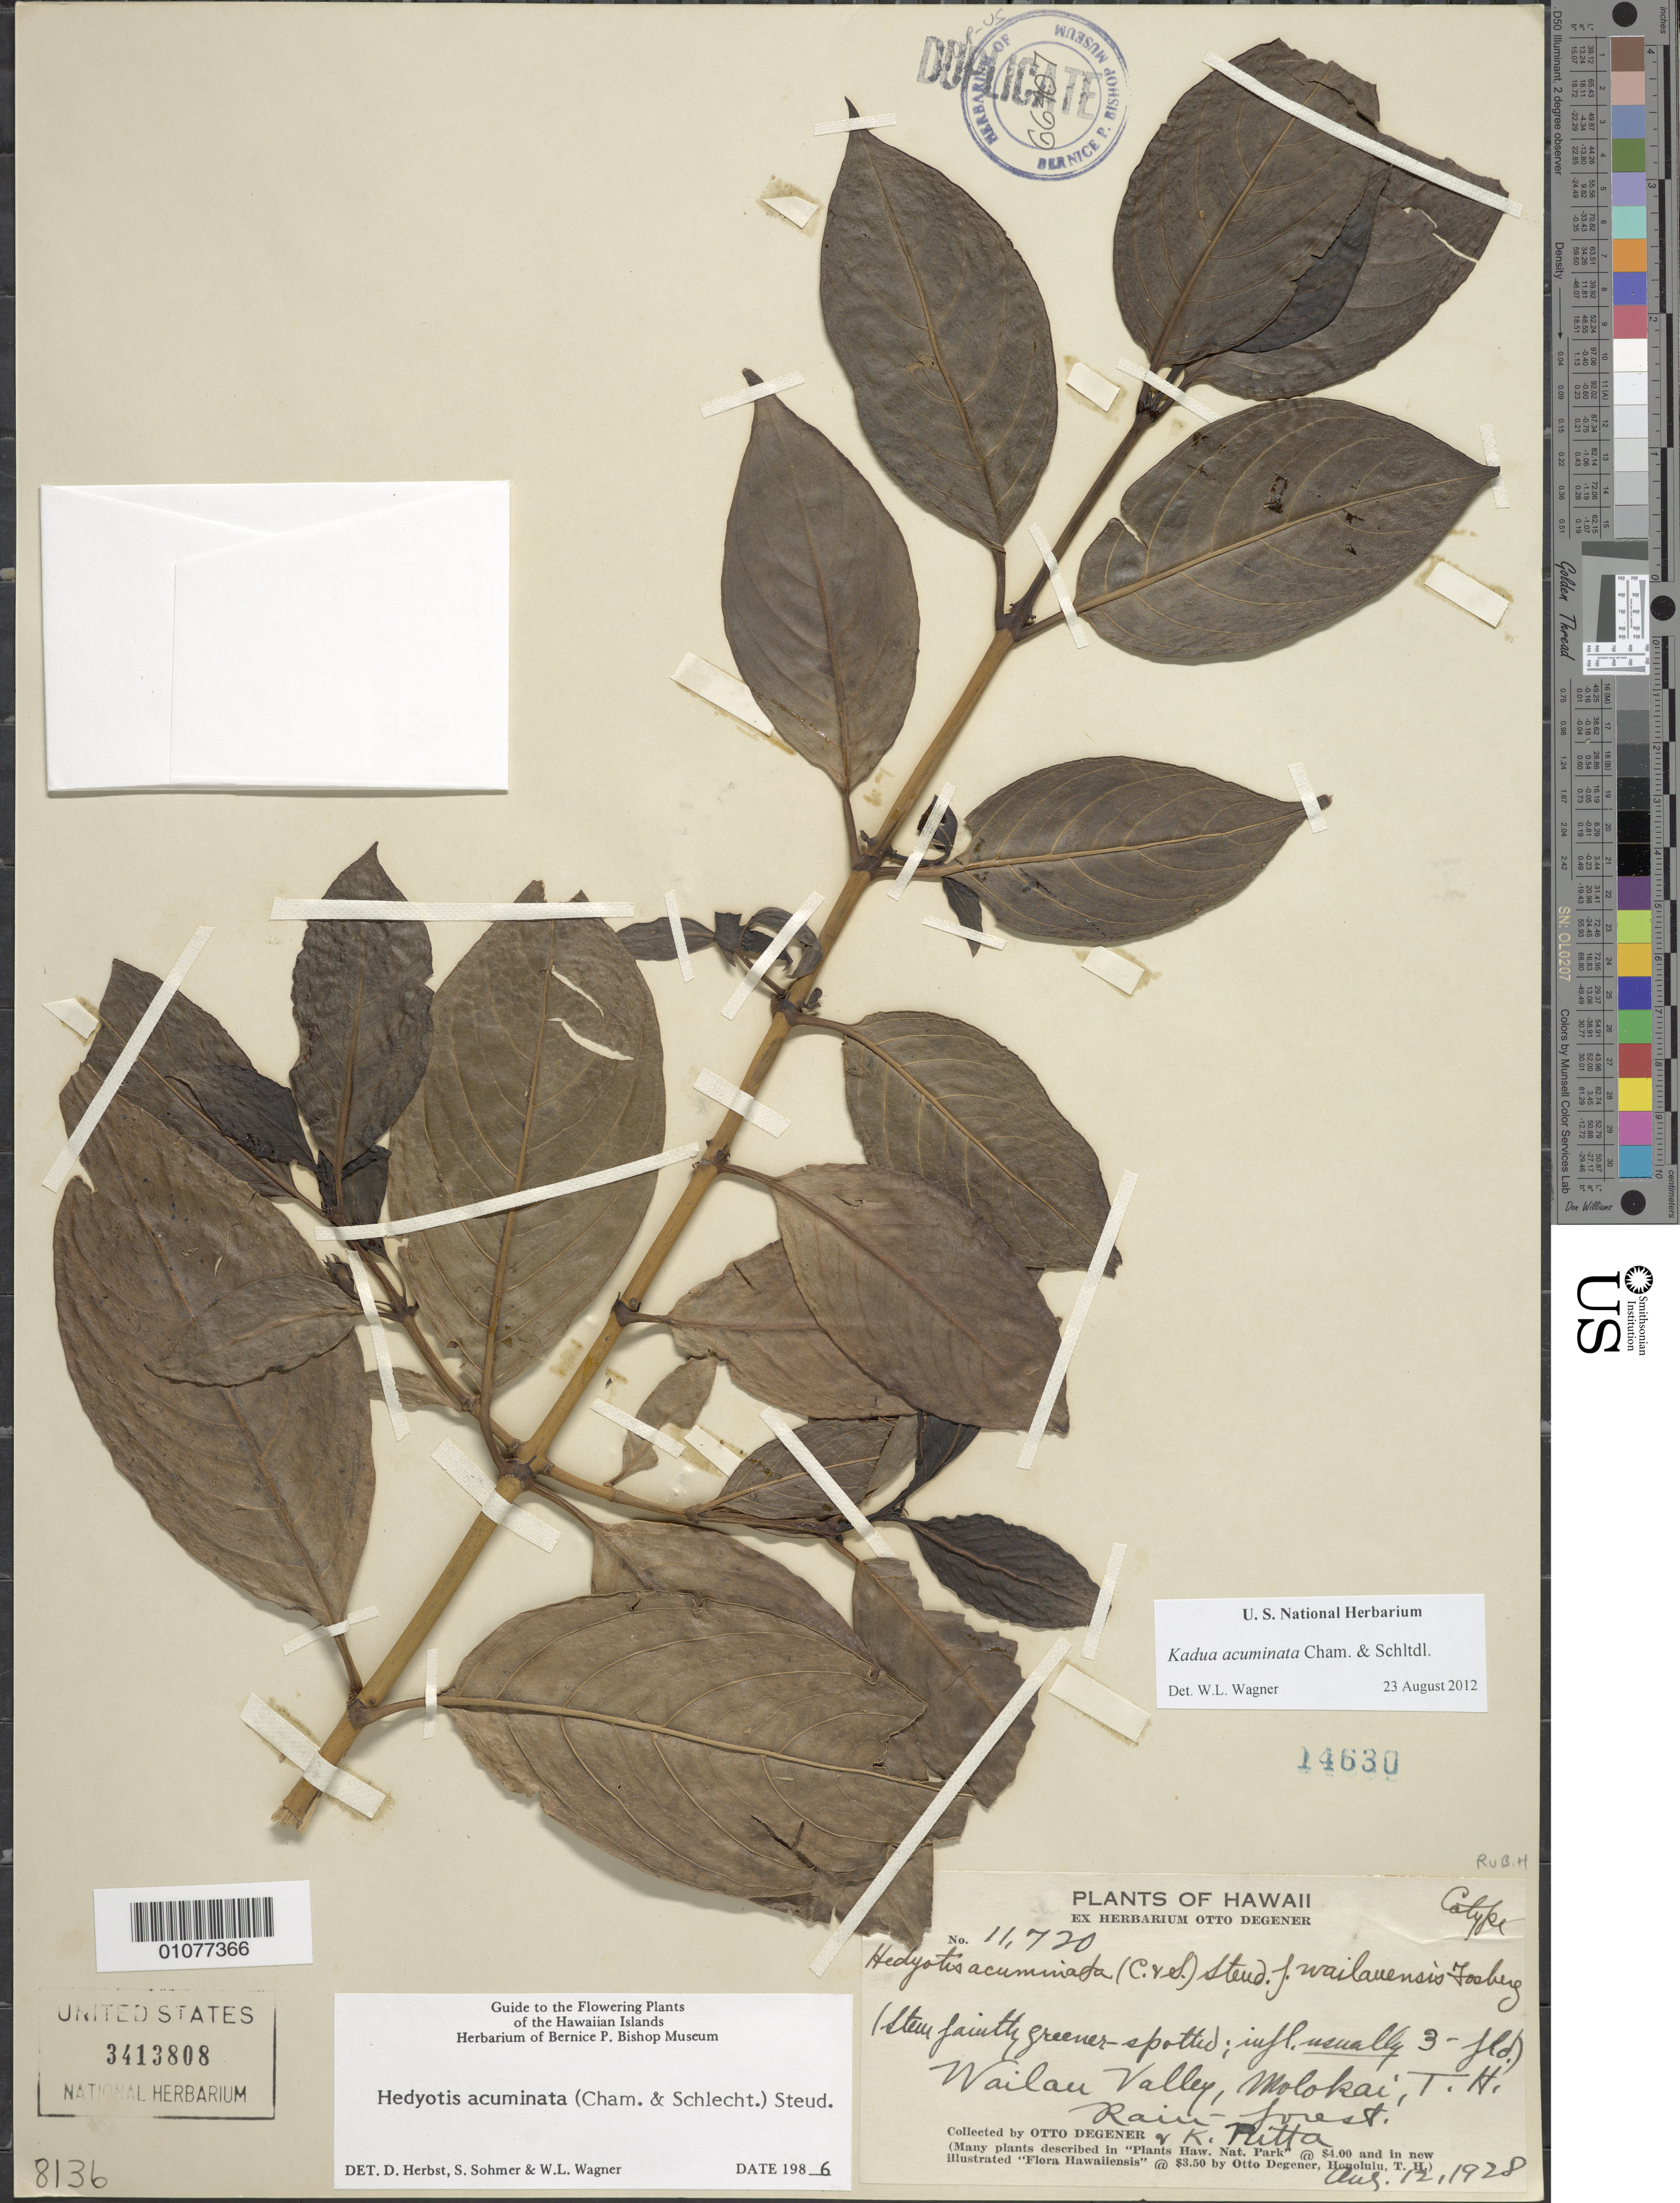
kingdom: Plantae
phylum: Tracheophyta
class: Magnoliopsida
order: Gentianales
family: Rubiaceae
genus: Kadua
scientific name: Kadua acuminata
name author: Cham. & Schltdl.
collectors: O. Degener & K. Nitta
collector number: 11720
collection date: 1928-08-12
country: United States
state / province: Hawaii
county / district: Maui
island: Moloka'i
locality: Wailau Valley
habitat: rain forest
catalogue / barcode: US 3413808